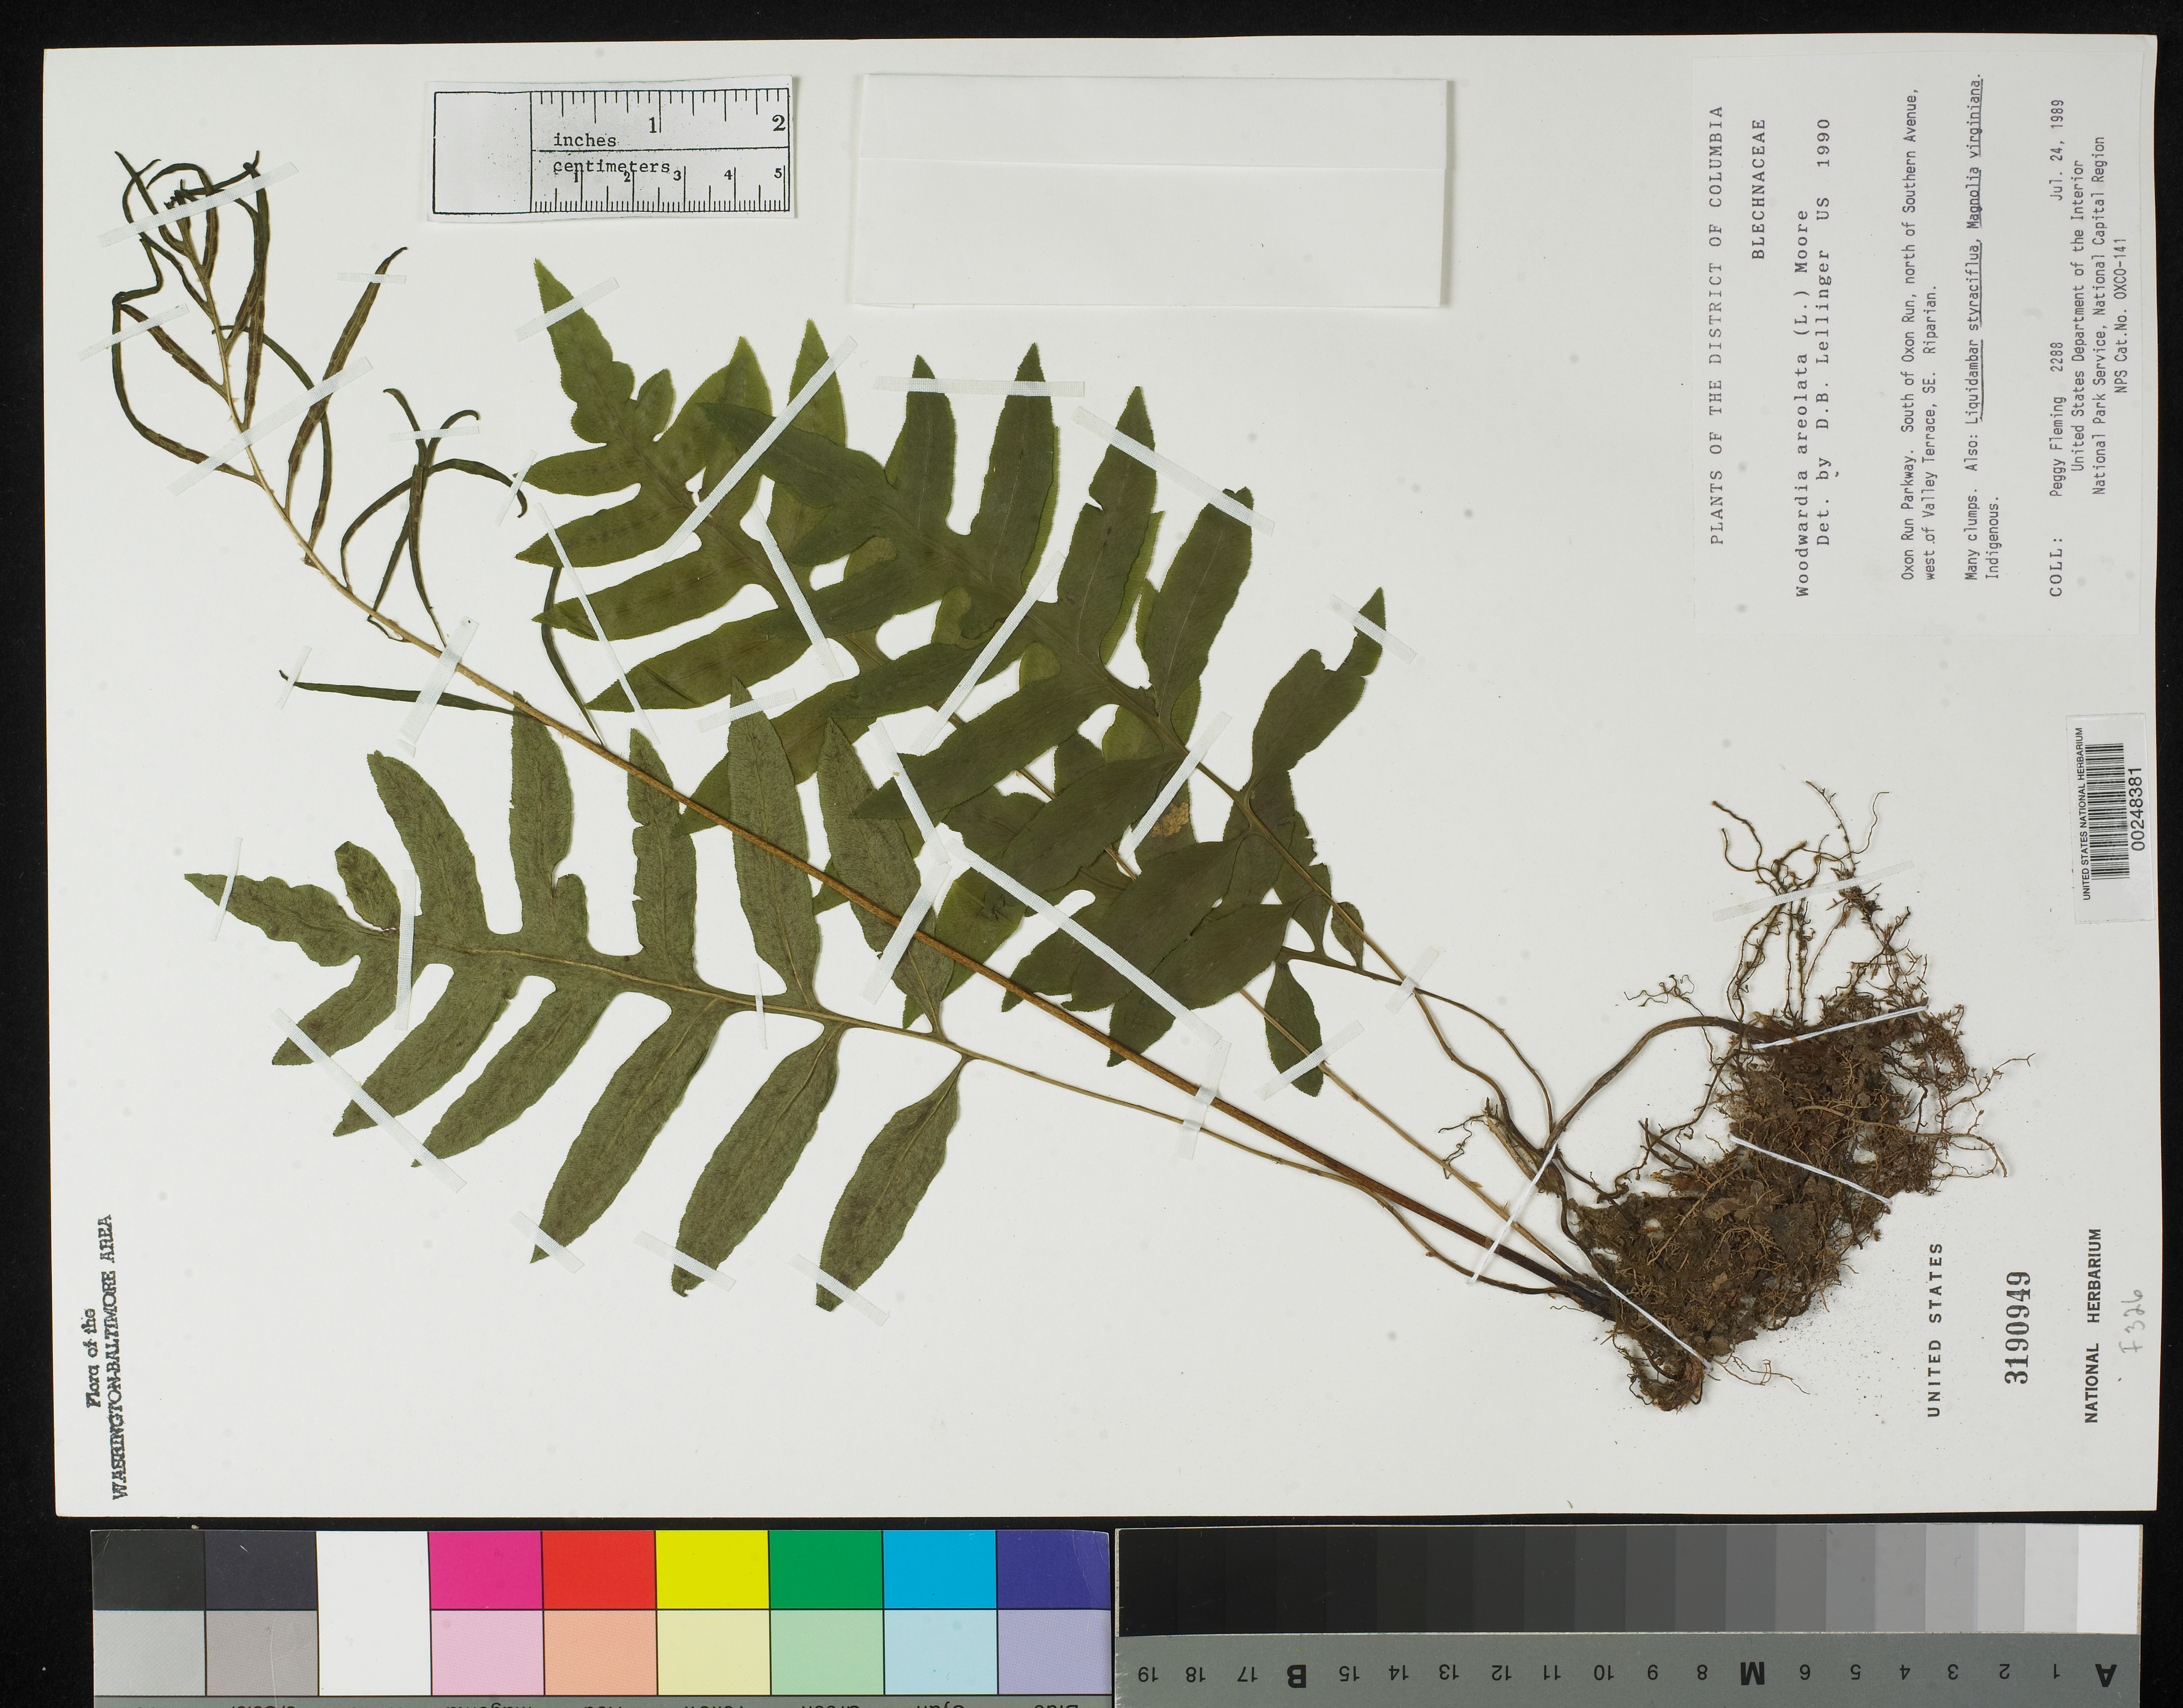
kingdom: Plantae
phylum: Tracheophyta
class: Polypodiopsida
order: Polypodiales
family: Blechnaceae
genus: Woodwardia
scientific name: Woodwardia areolata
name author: (L.) T. Moore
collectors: P. Fleming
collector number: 2288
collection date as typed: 24 Jul 1989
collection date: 1989-07-24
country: United States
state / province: District of Columbia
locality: Oxon Run Parkway, S of Oxon Run, N of Southern Ave, W of Valley Terrace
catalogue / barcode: US 3190949